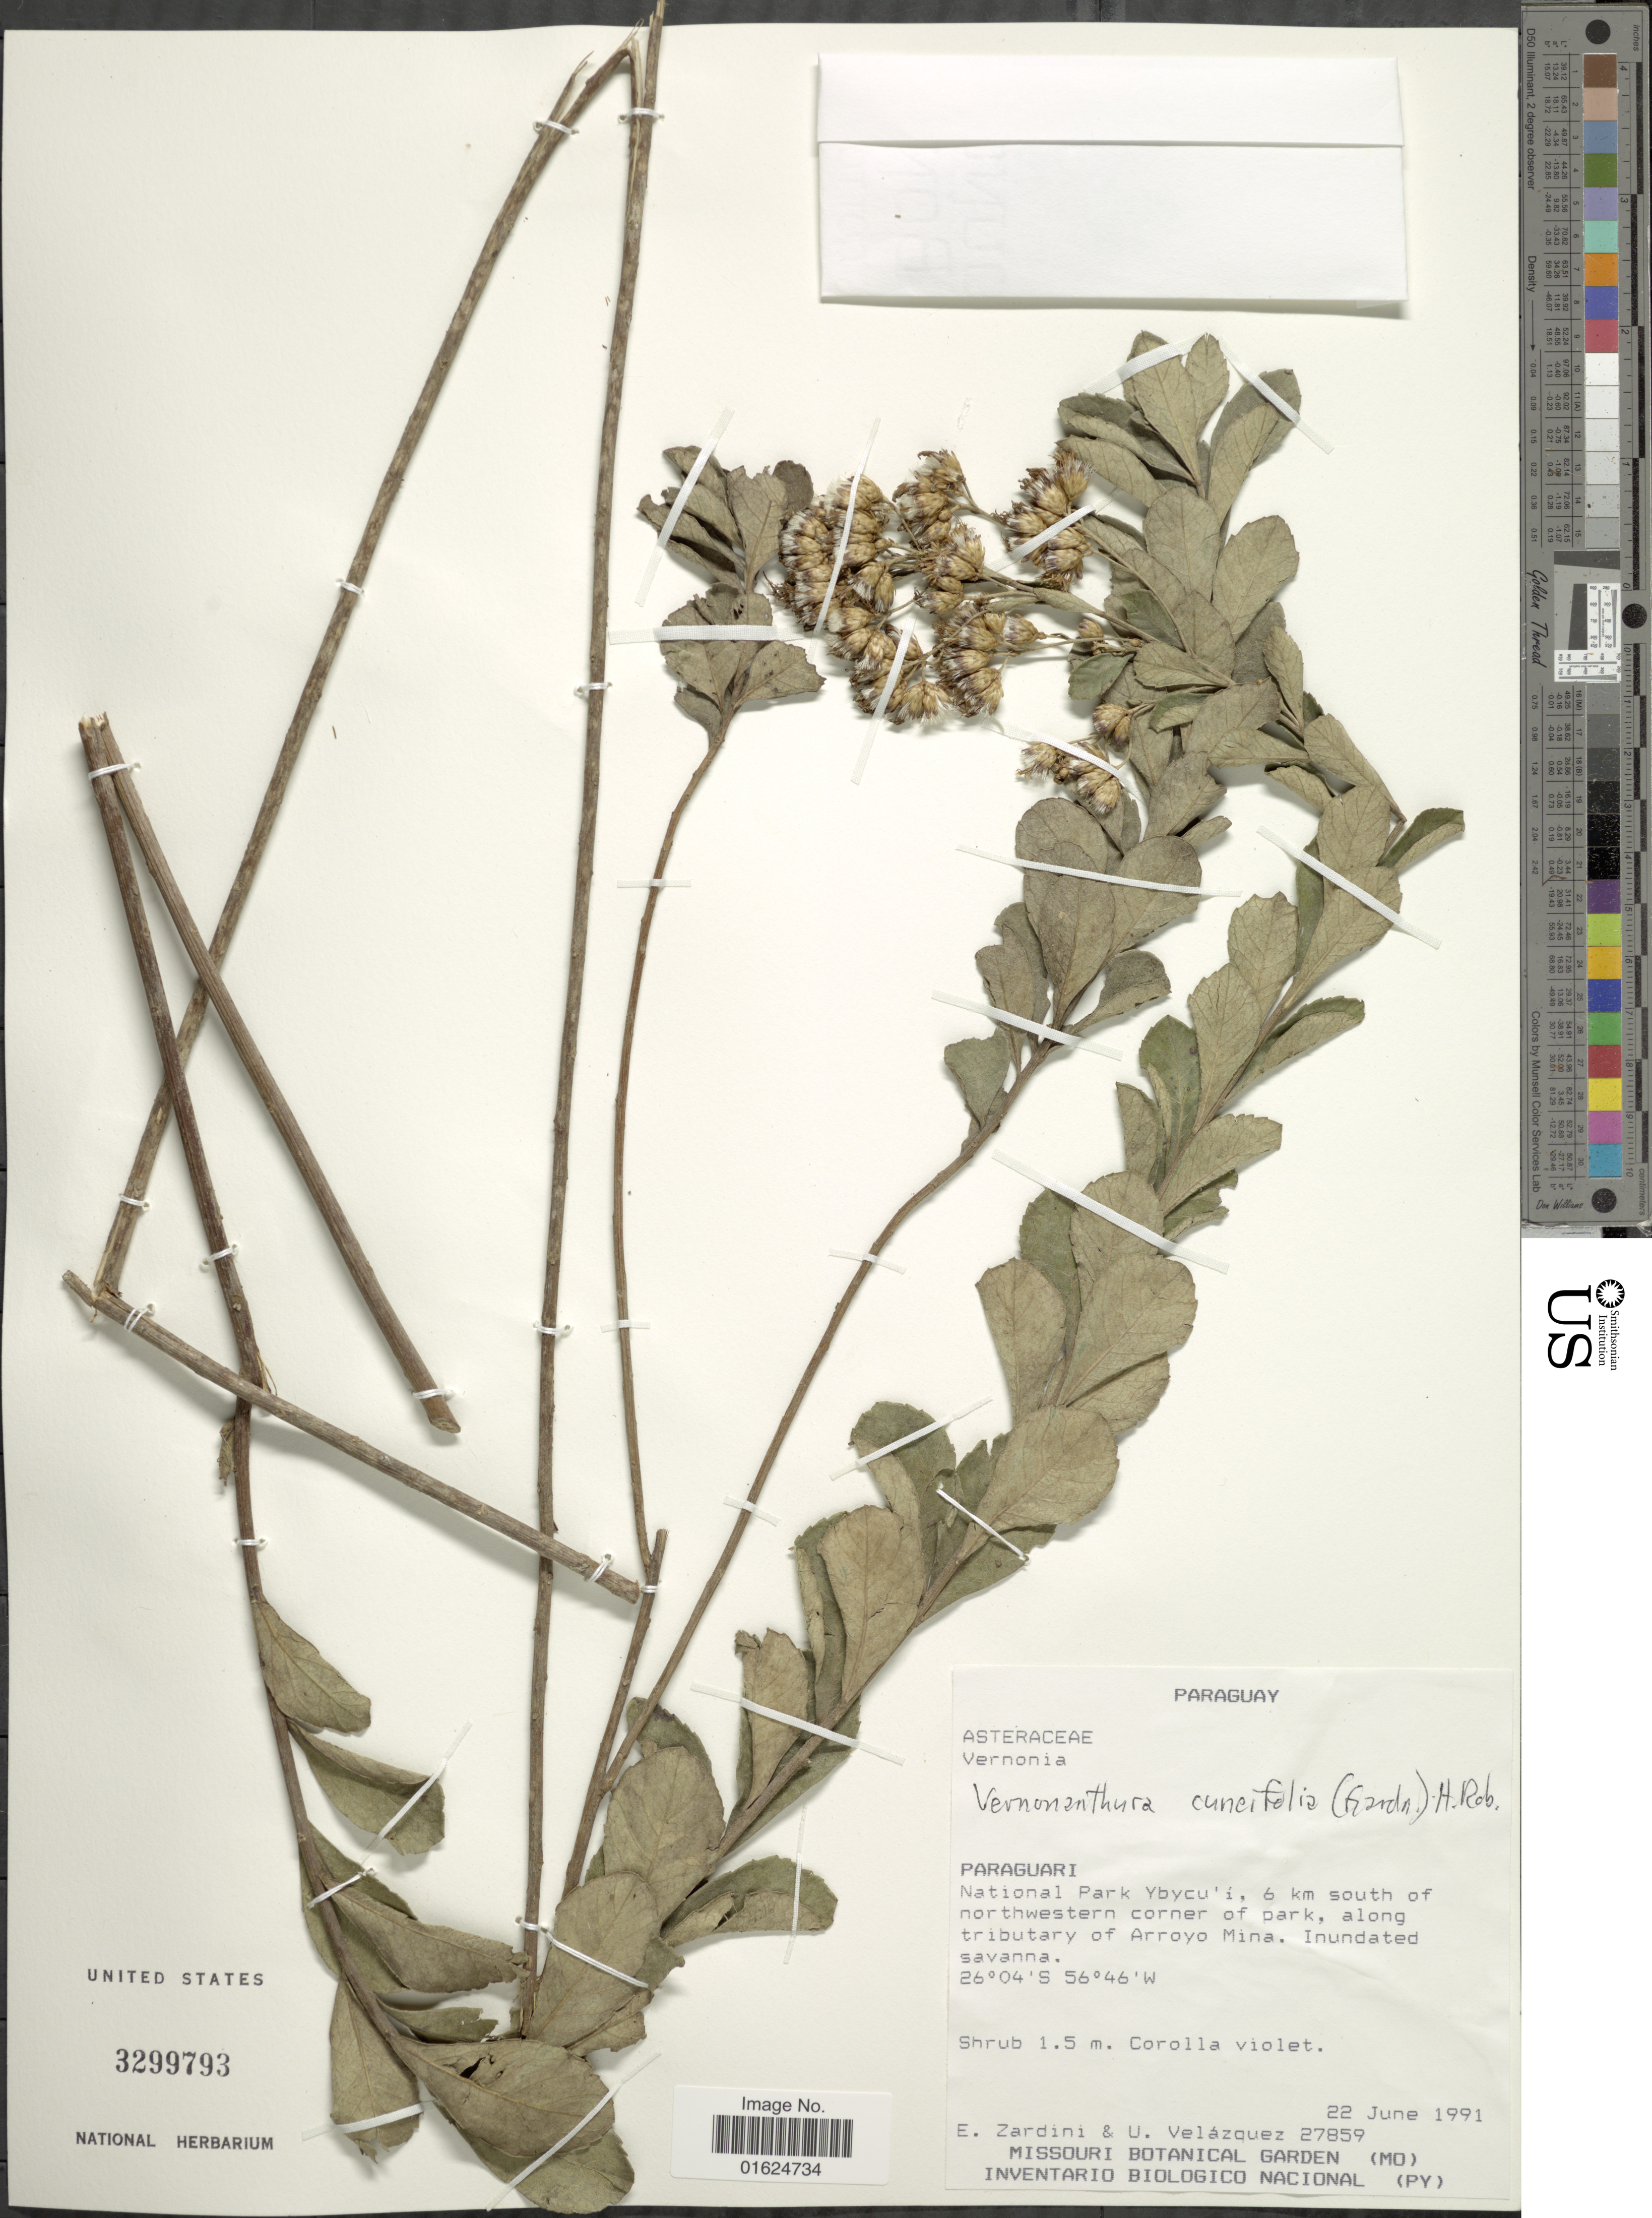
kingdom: Plantae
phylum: Tracheophyta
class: Magnoliopsida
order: Asterales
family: Asteraceae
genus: Vernonanthura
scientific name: Vernonanthura cuneifolia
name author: (Gardner) H. Rob.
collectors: E. M. Zardini & U. Velázquez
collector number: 27859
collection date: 1991-06-22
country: Paraguay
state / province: Paraguari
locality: National Park Ybycu'i, 6 km south of northwestern corner of park, along tributary of Arroyo Mina. Inundated savanna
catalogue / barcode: US 3299793